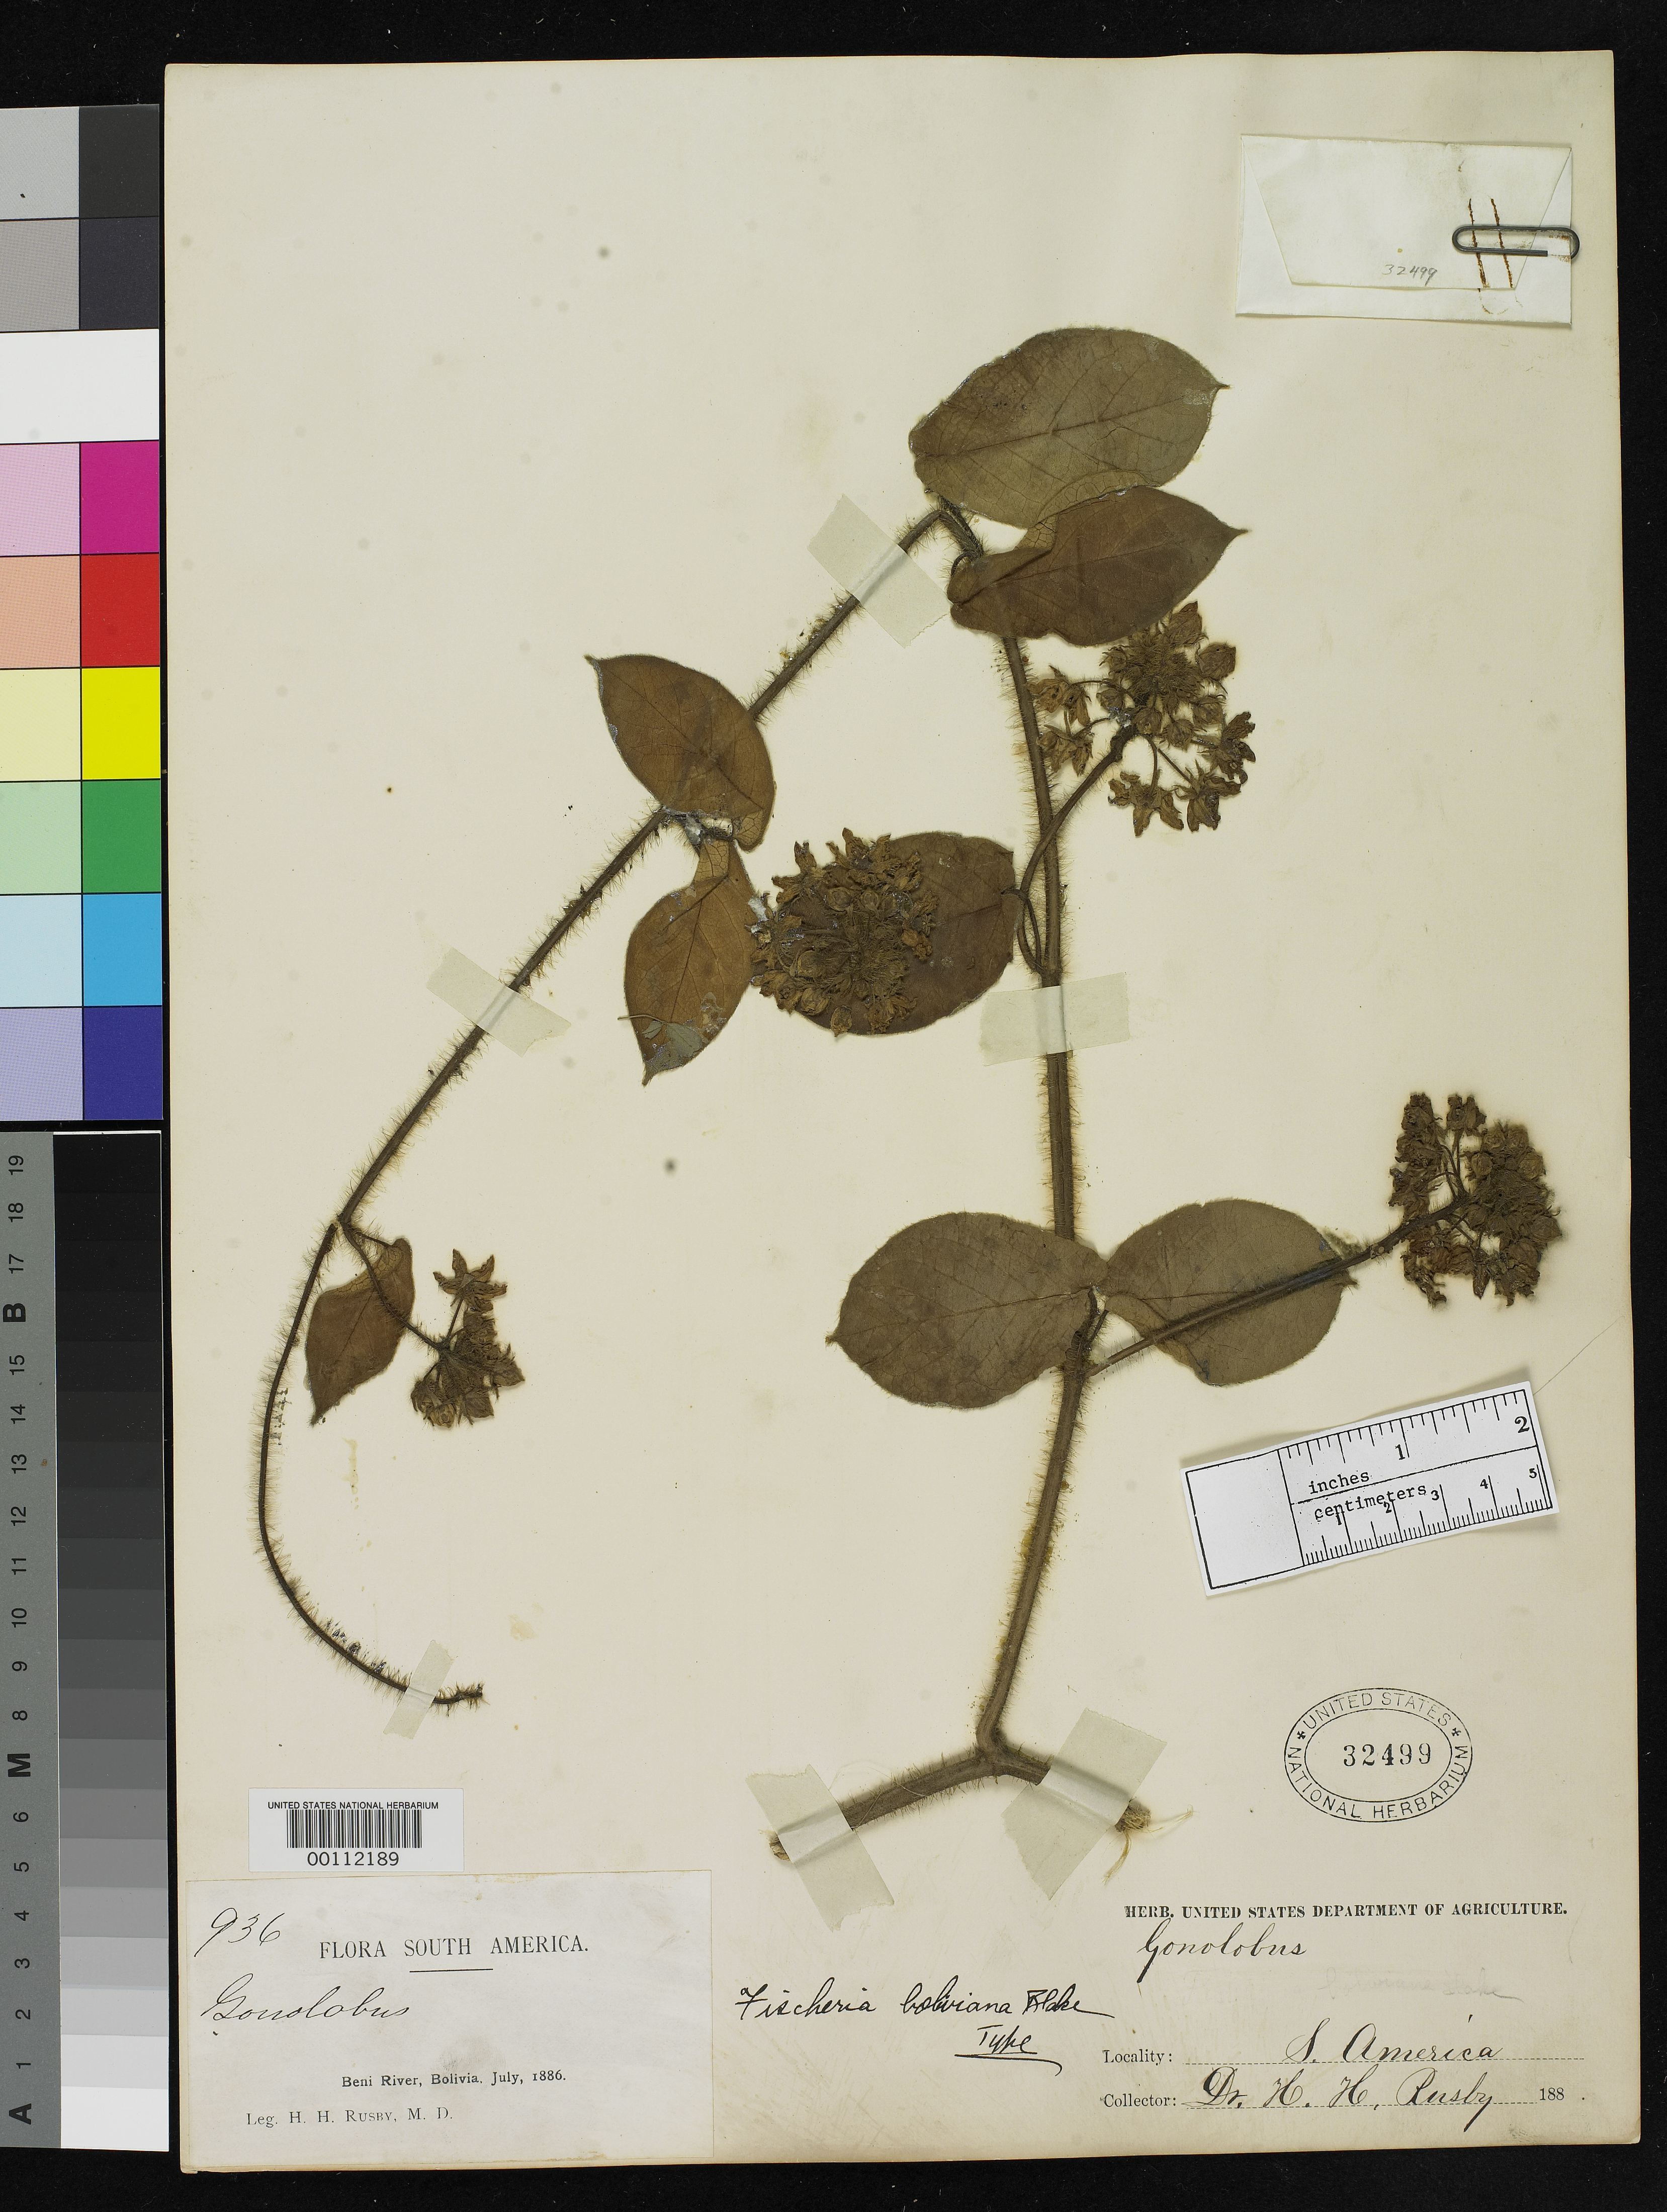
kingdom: Plantae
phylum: Tracheophyta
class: Magnoliopsida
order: Gentianales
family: Apocynaceae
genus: Fischeria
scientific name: Fischeria boliviana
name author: S.F. Blake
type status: Holotype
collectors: H. H. Rusby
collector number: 936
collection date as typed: Jul 1886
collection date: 1886-07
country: Bolivia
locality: Beni River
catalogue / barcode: US 32499